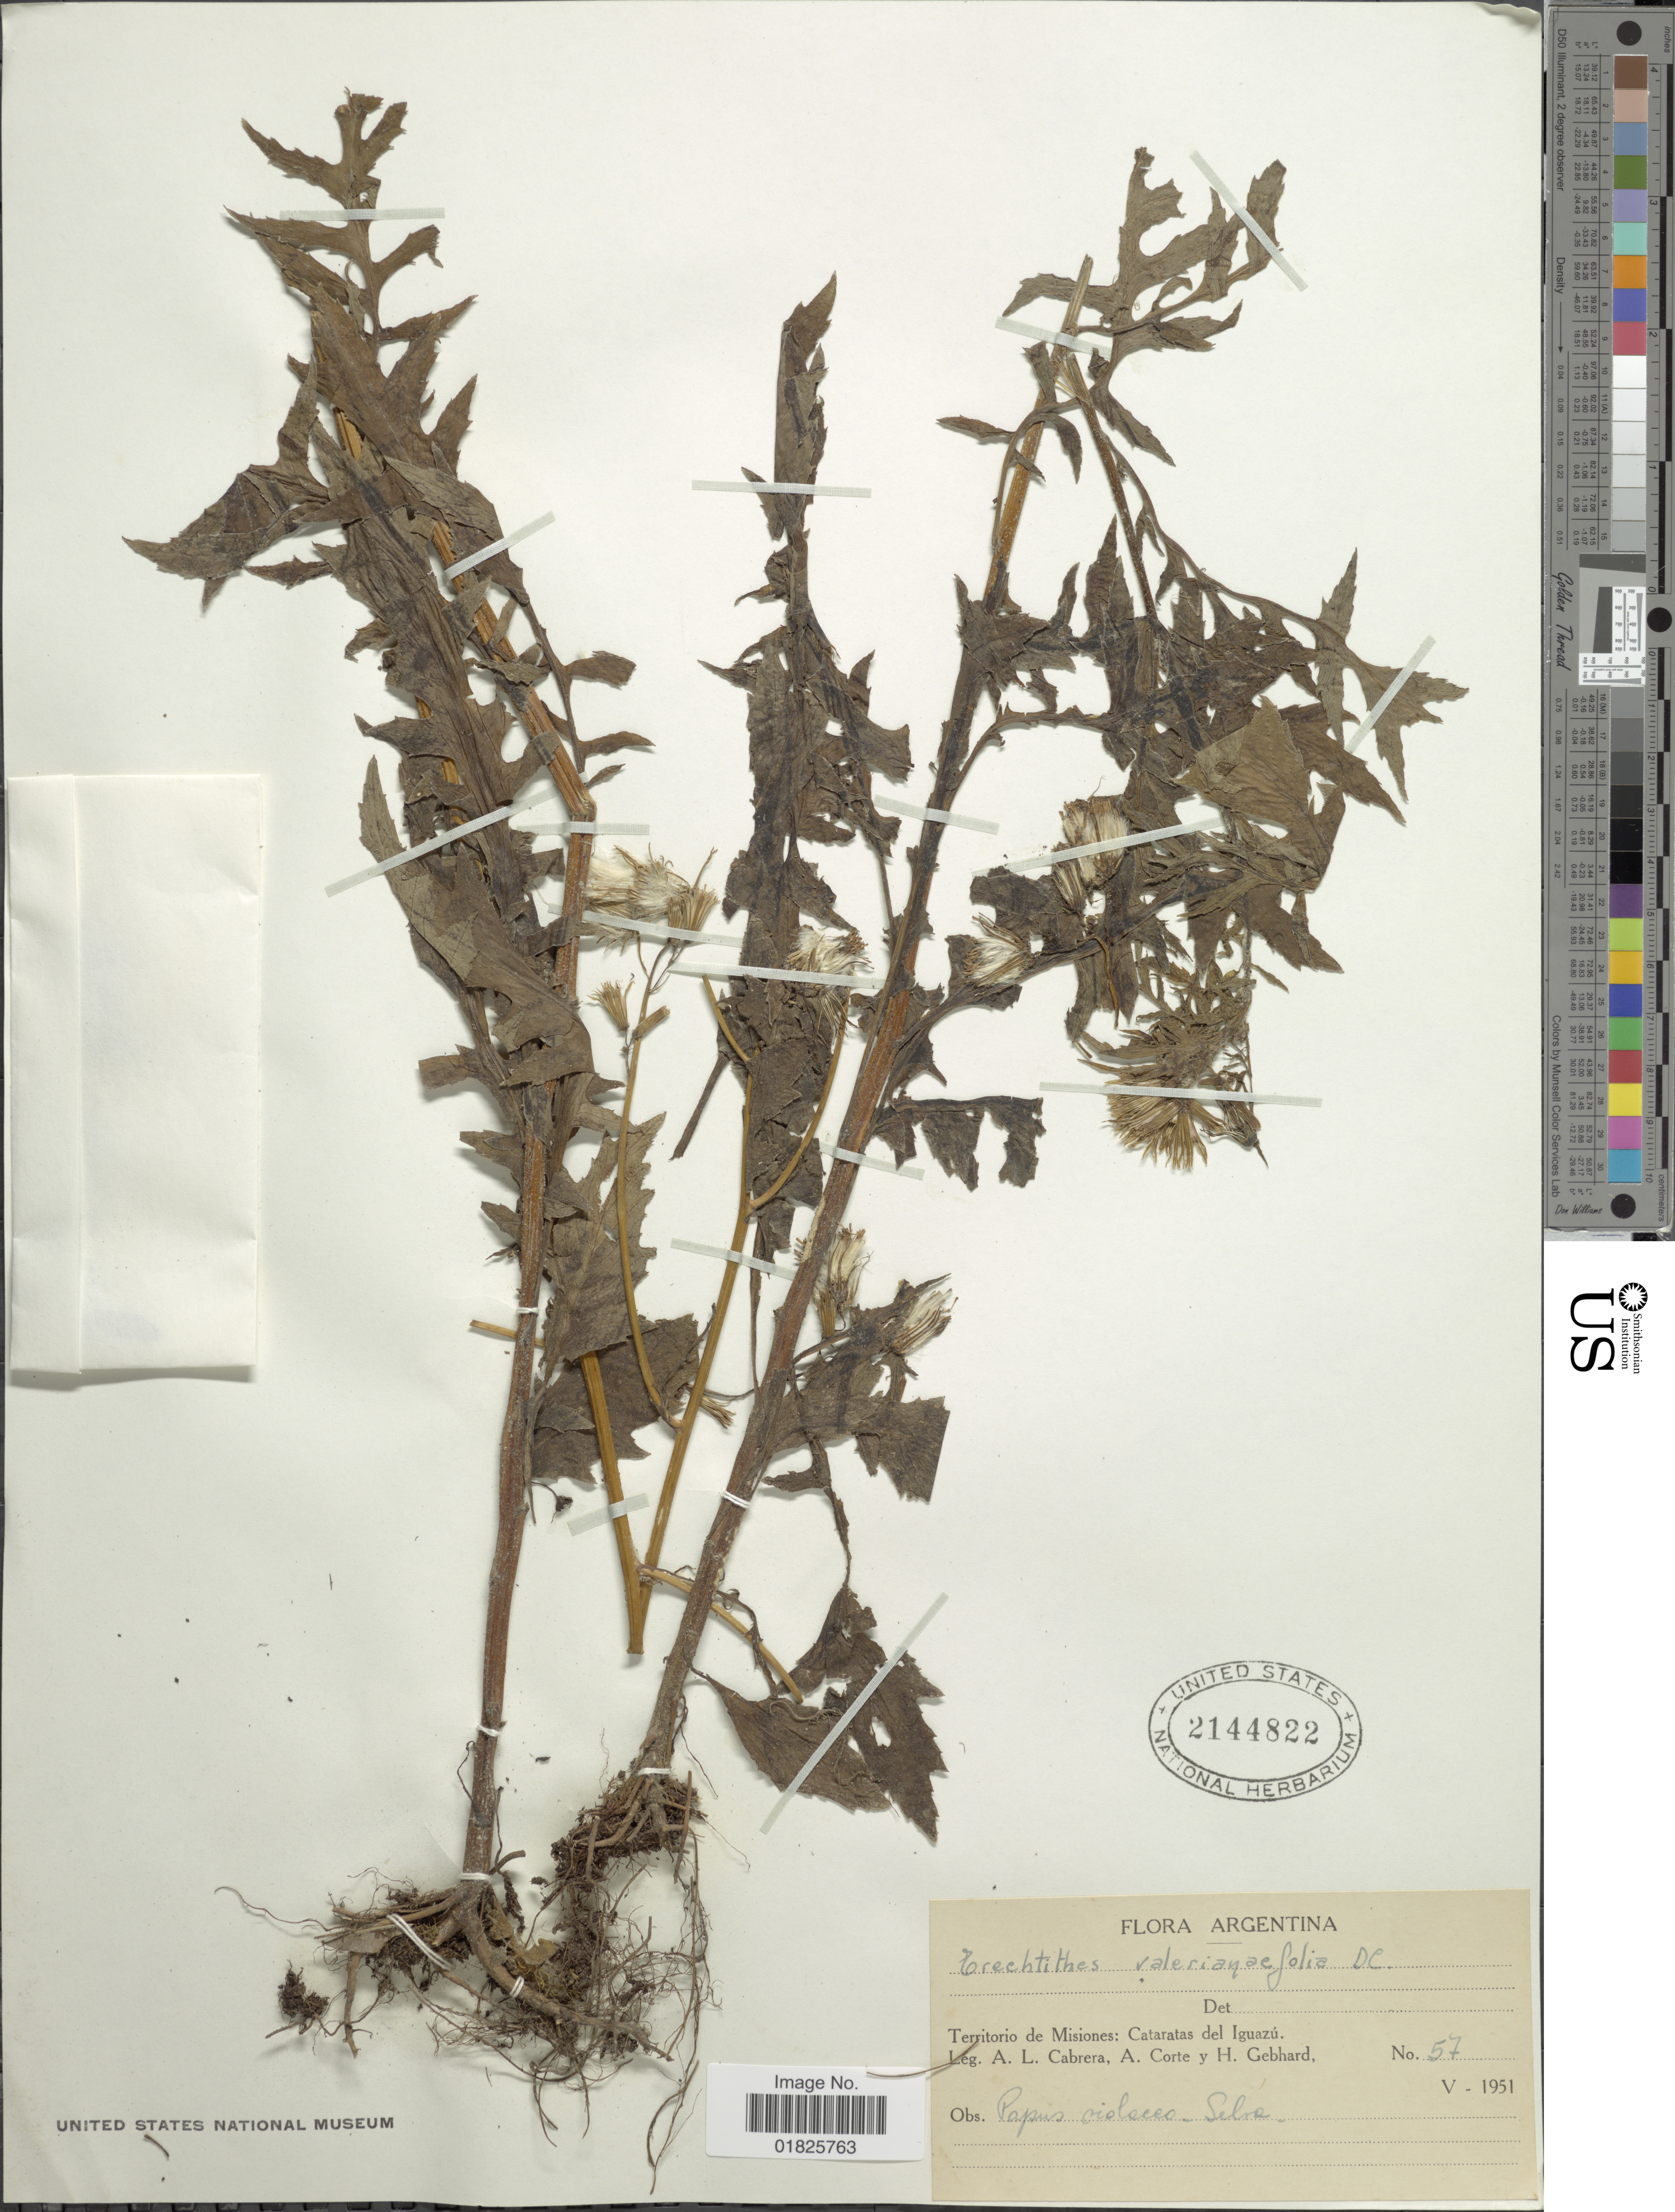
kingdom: Plantae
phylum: Tracheophyta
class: Magnoliopsida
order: Asterales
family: Asteraceae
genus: Erechtites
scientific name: Erechtites valerianifolius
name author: (Link ex Spreng.) DC.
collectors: A. L. Cabrera, A. Corte & H. Gebhard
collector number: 57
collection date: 1951-05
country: Argentina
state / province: Misiones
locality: Cataratas del Iguazú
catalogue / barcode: US 2144822